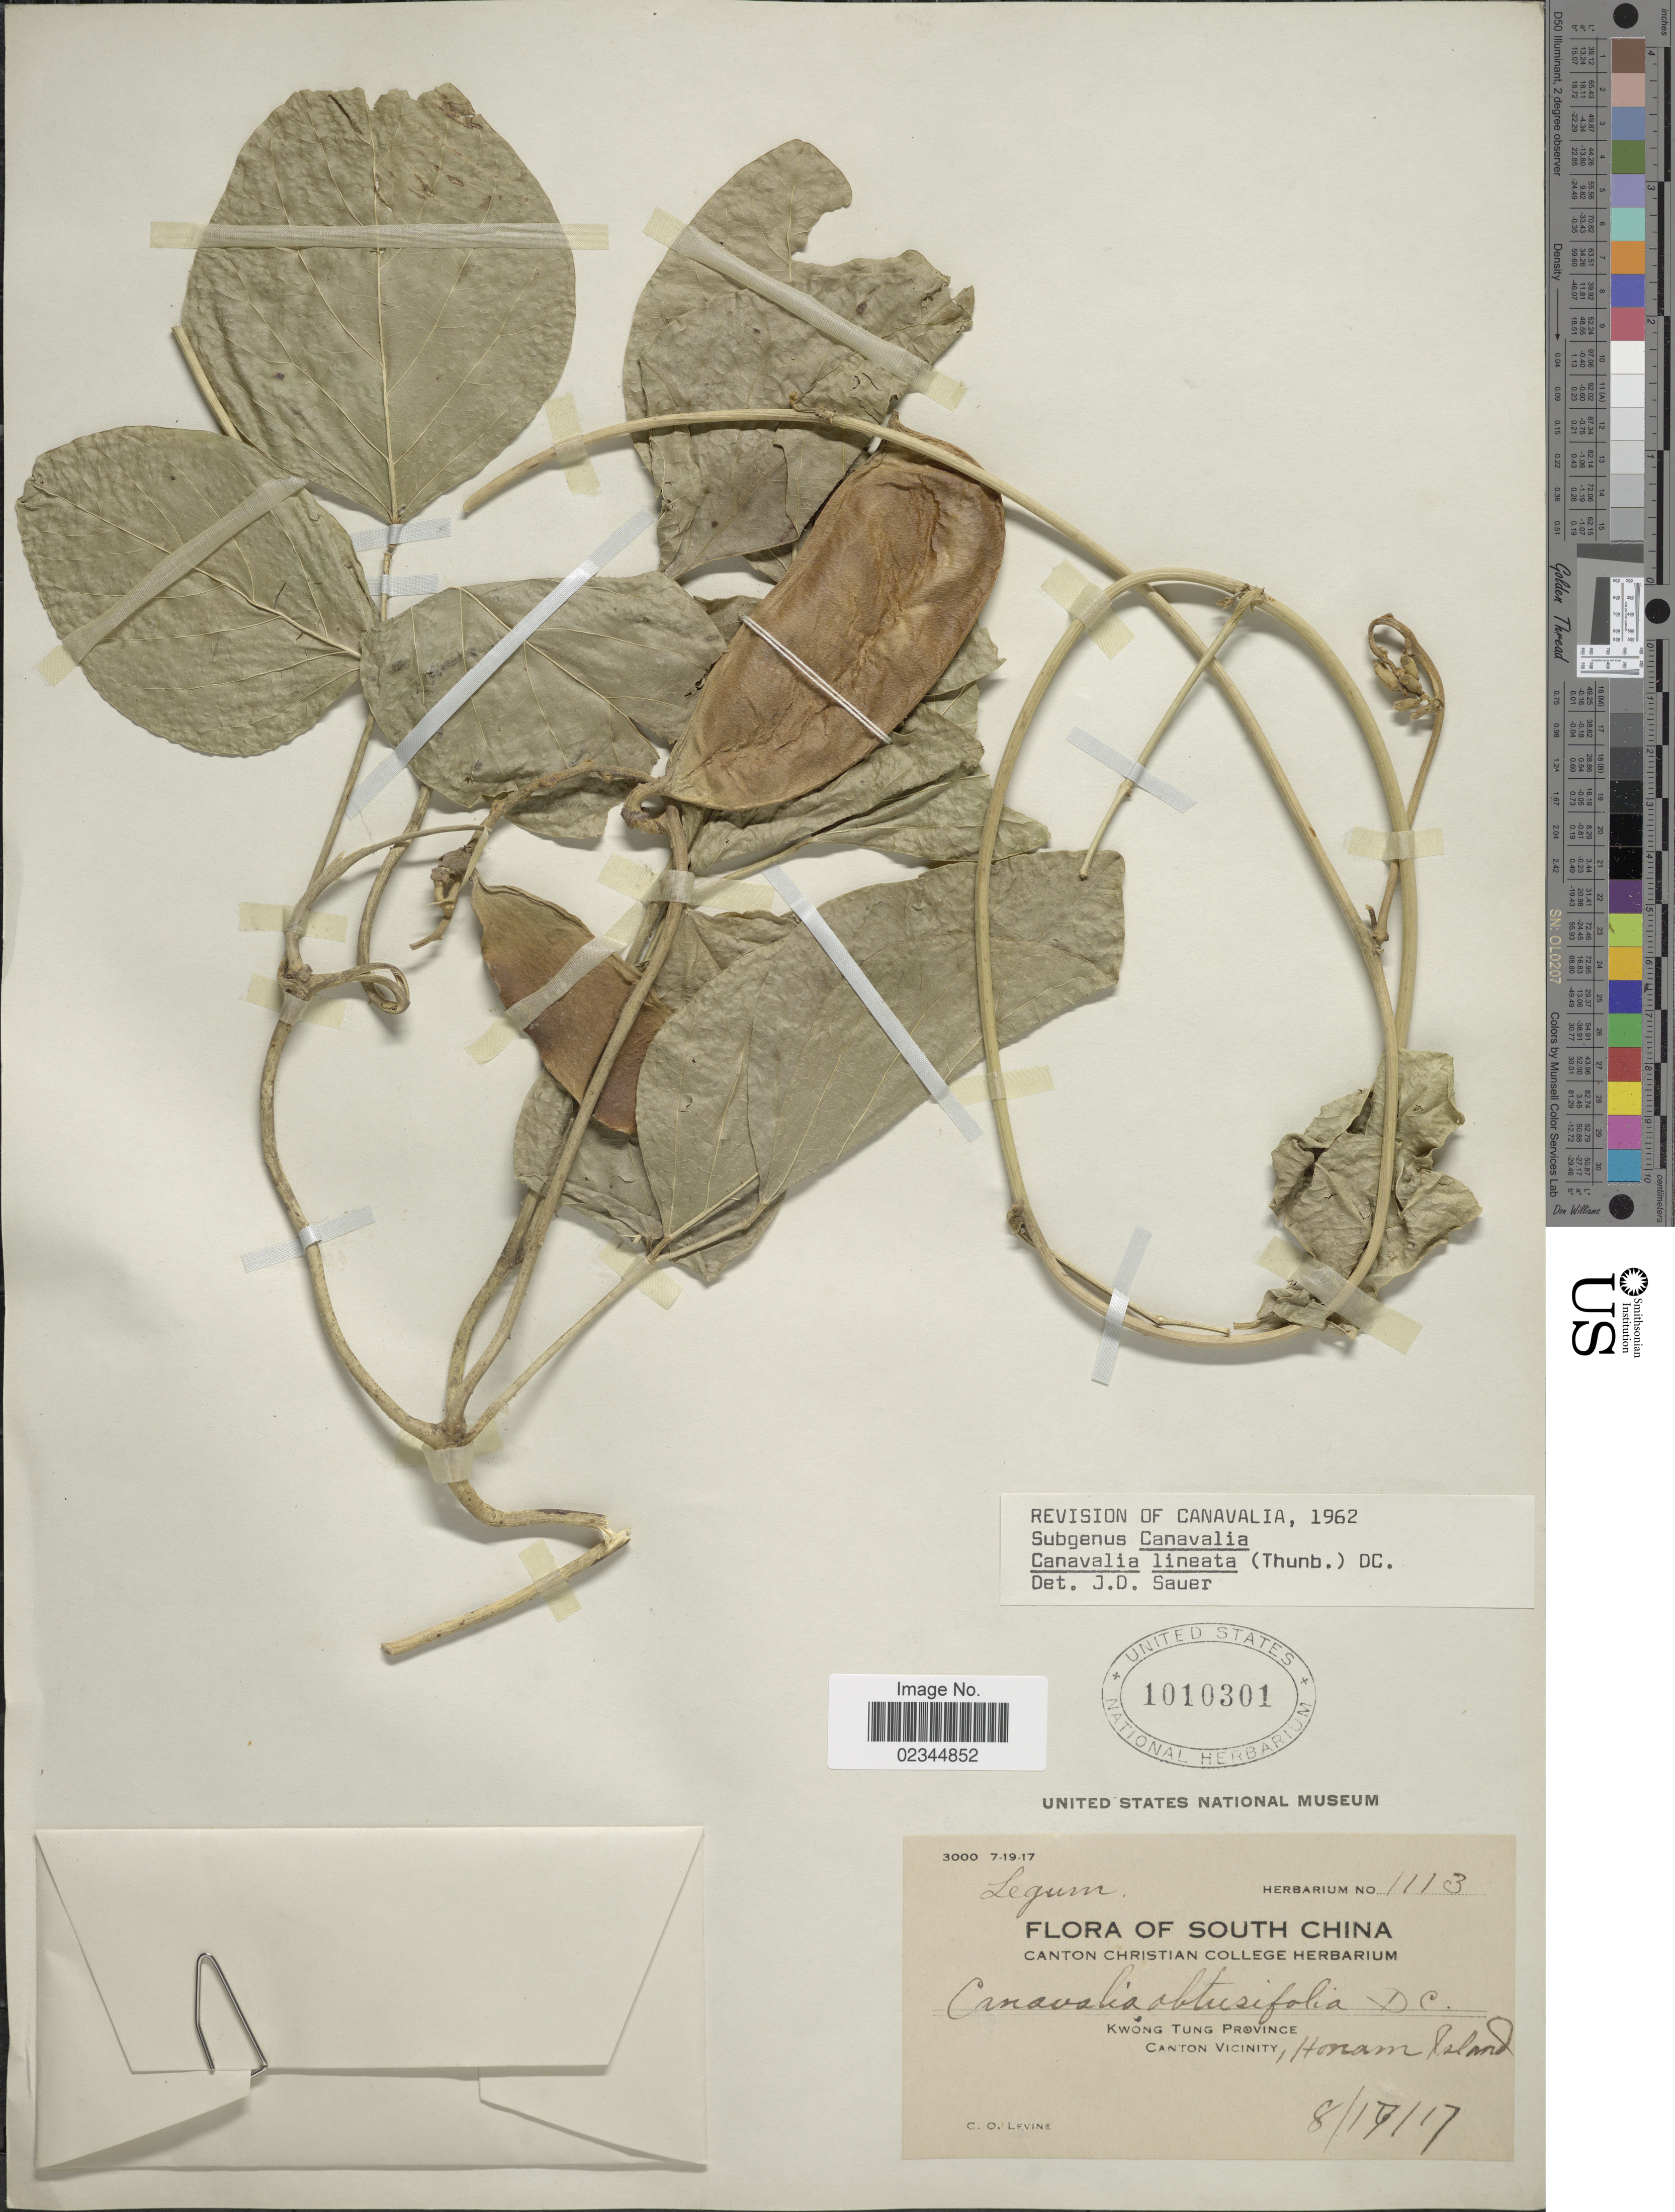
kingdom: Plantae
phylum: Tracheophyta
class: Magnoliopsida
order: Fabales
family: Fabaceae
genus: Canavalia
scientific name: Canavalia lineata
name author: (Thunb.) DC.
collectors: C. O. Levine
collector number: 1113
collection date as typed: Transcribed d/m/y: 17/8/17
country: China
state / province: Guangdong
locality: Kwong Tung Province, Canton Vicinity, Honam Island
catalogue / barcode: US 1010301